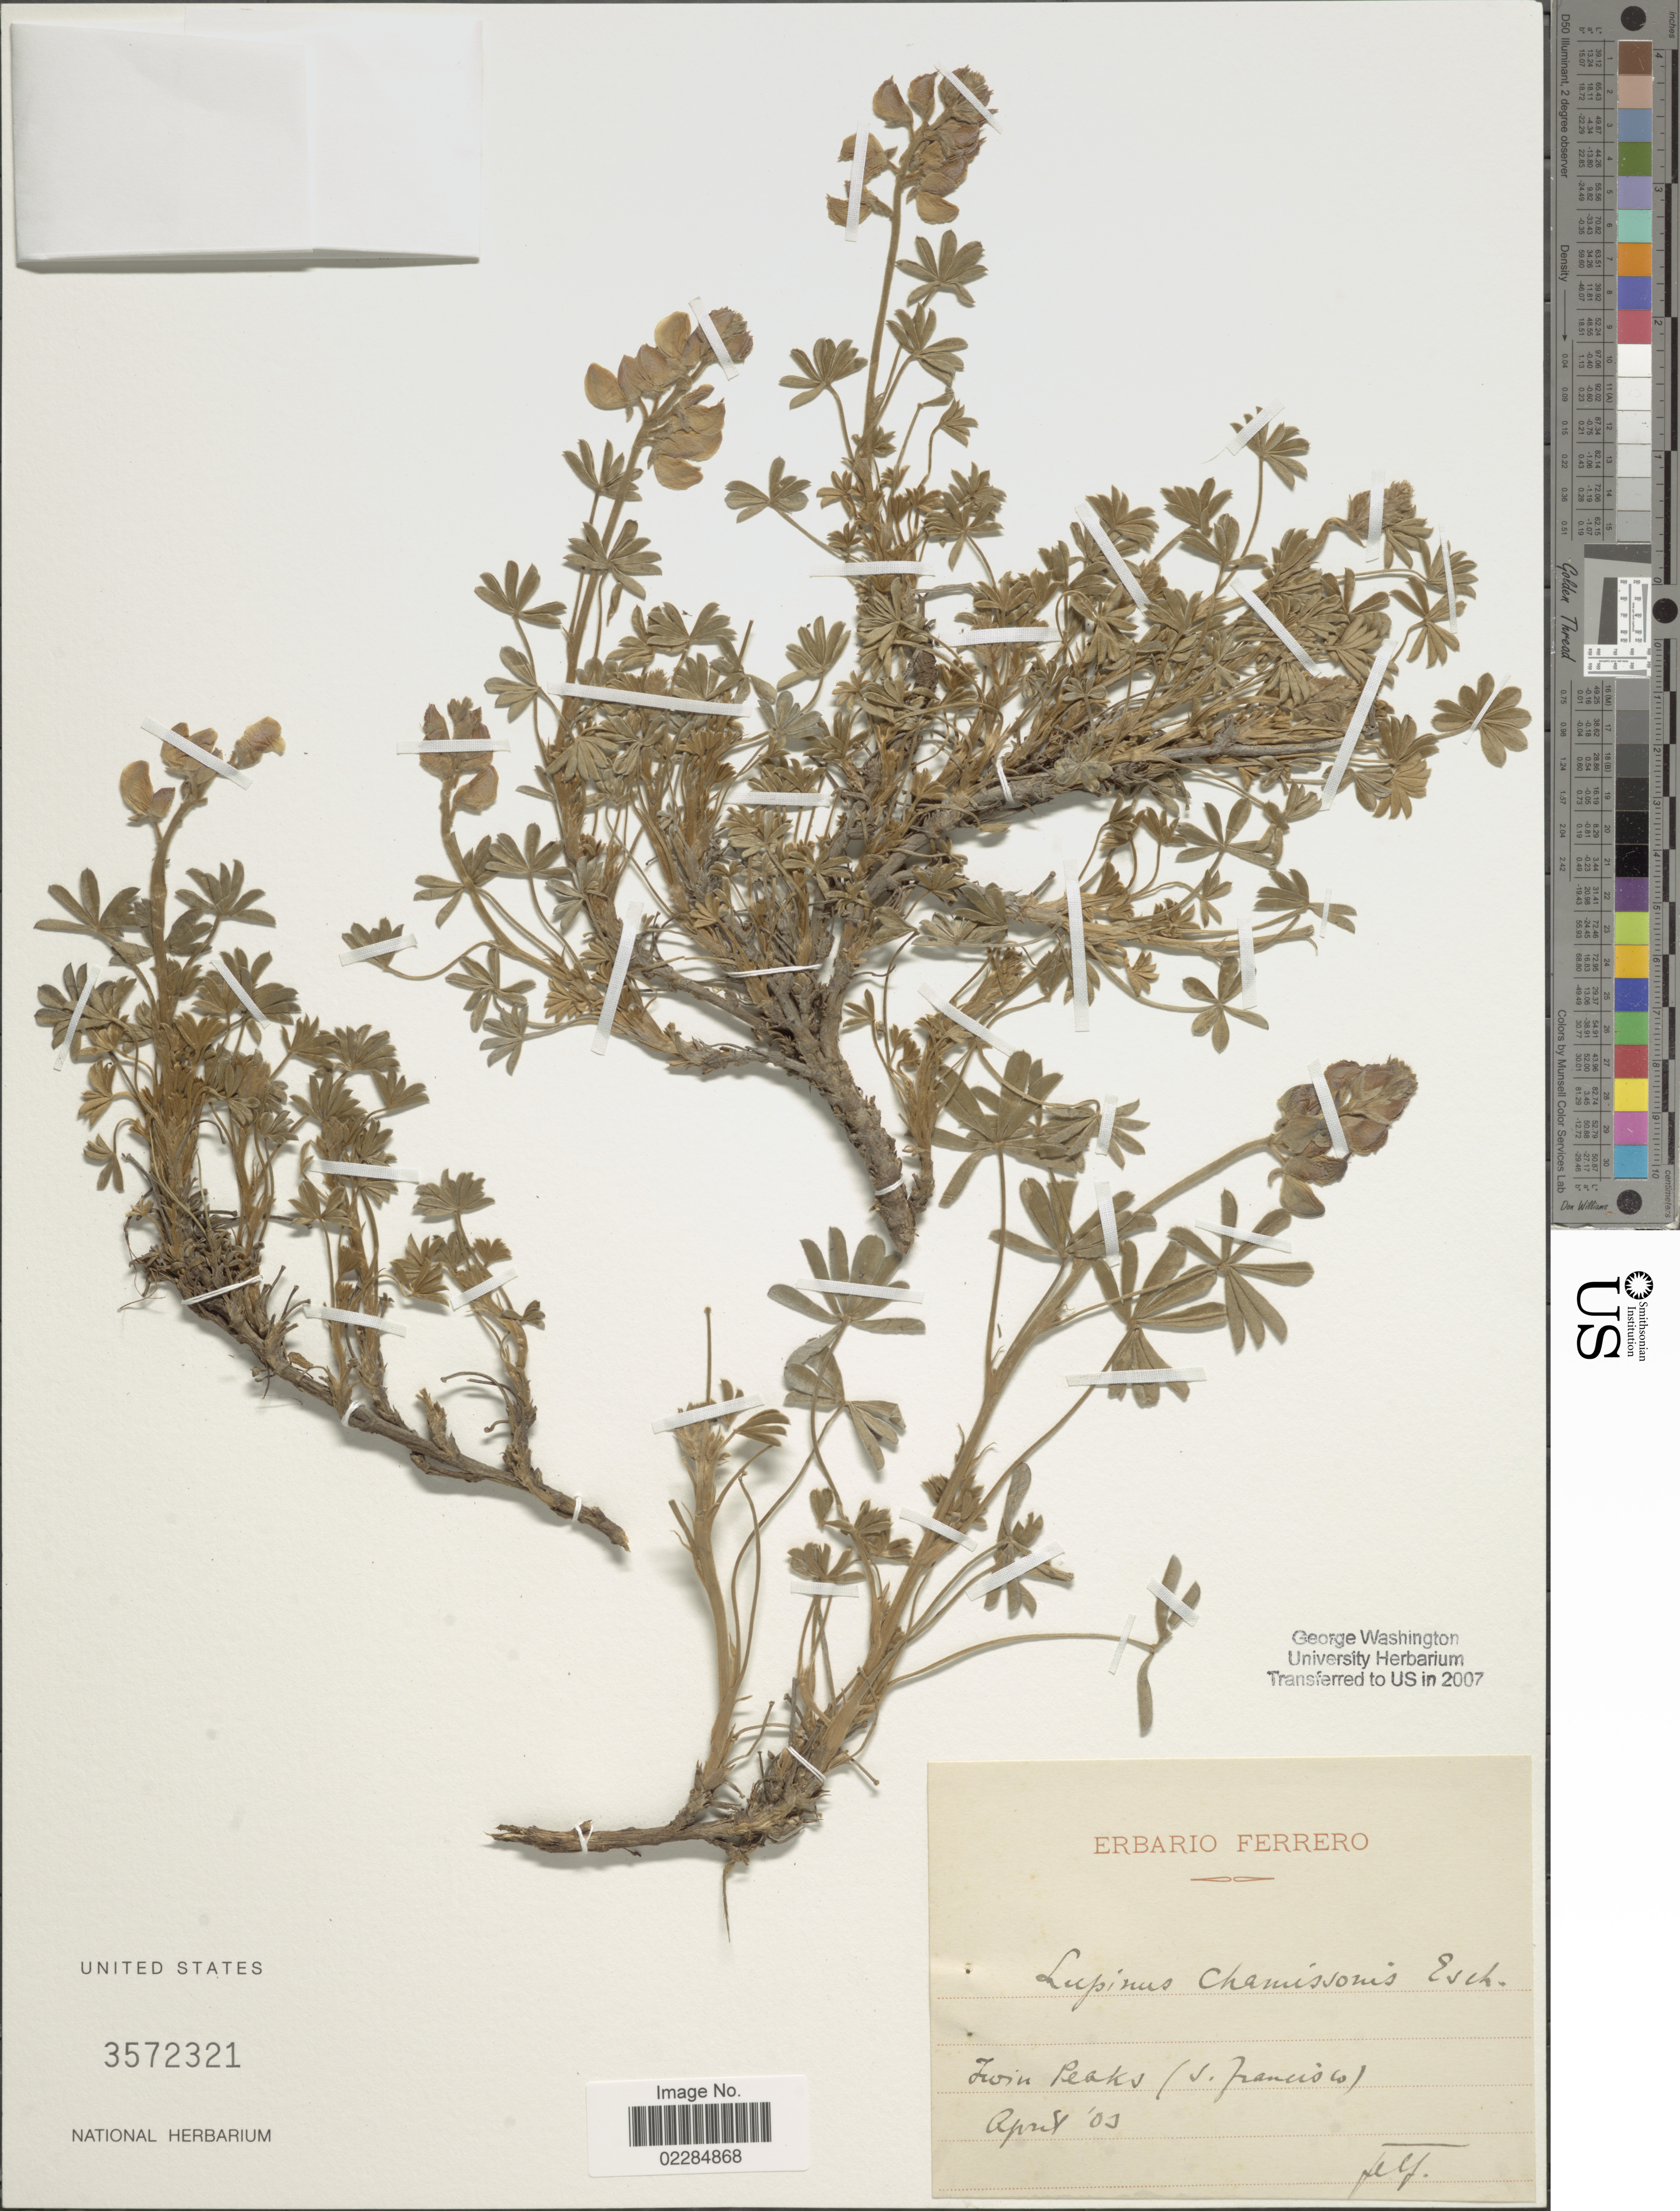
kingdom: Plantae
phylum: Tracheophyta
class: Magnoliopsida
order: Fabales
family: Fabaceae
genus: Lupinus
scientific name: Lupinus chamissonis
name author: Eschsch.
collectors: Ferrero, --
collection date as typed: Transcribed d/m/y: /4/3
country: United States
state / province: California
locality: Iwin Peaks ( S. Francisco)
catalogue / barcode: US 3572321